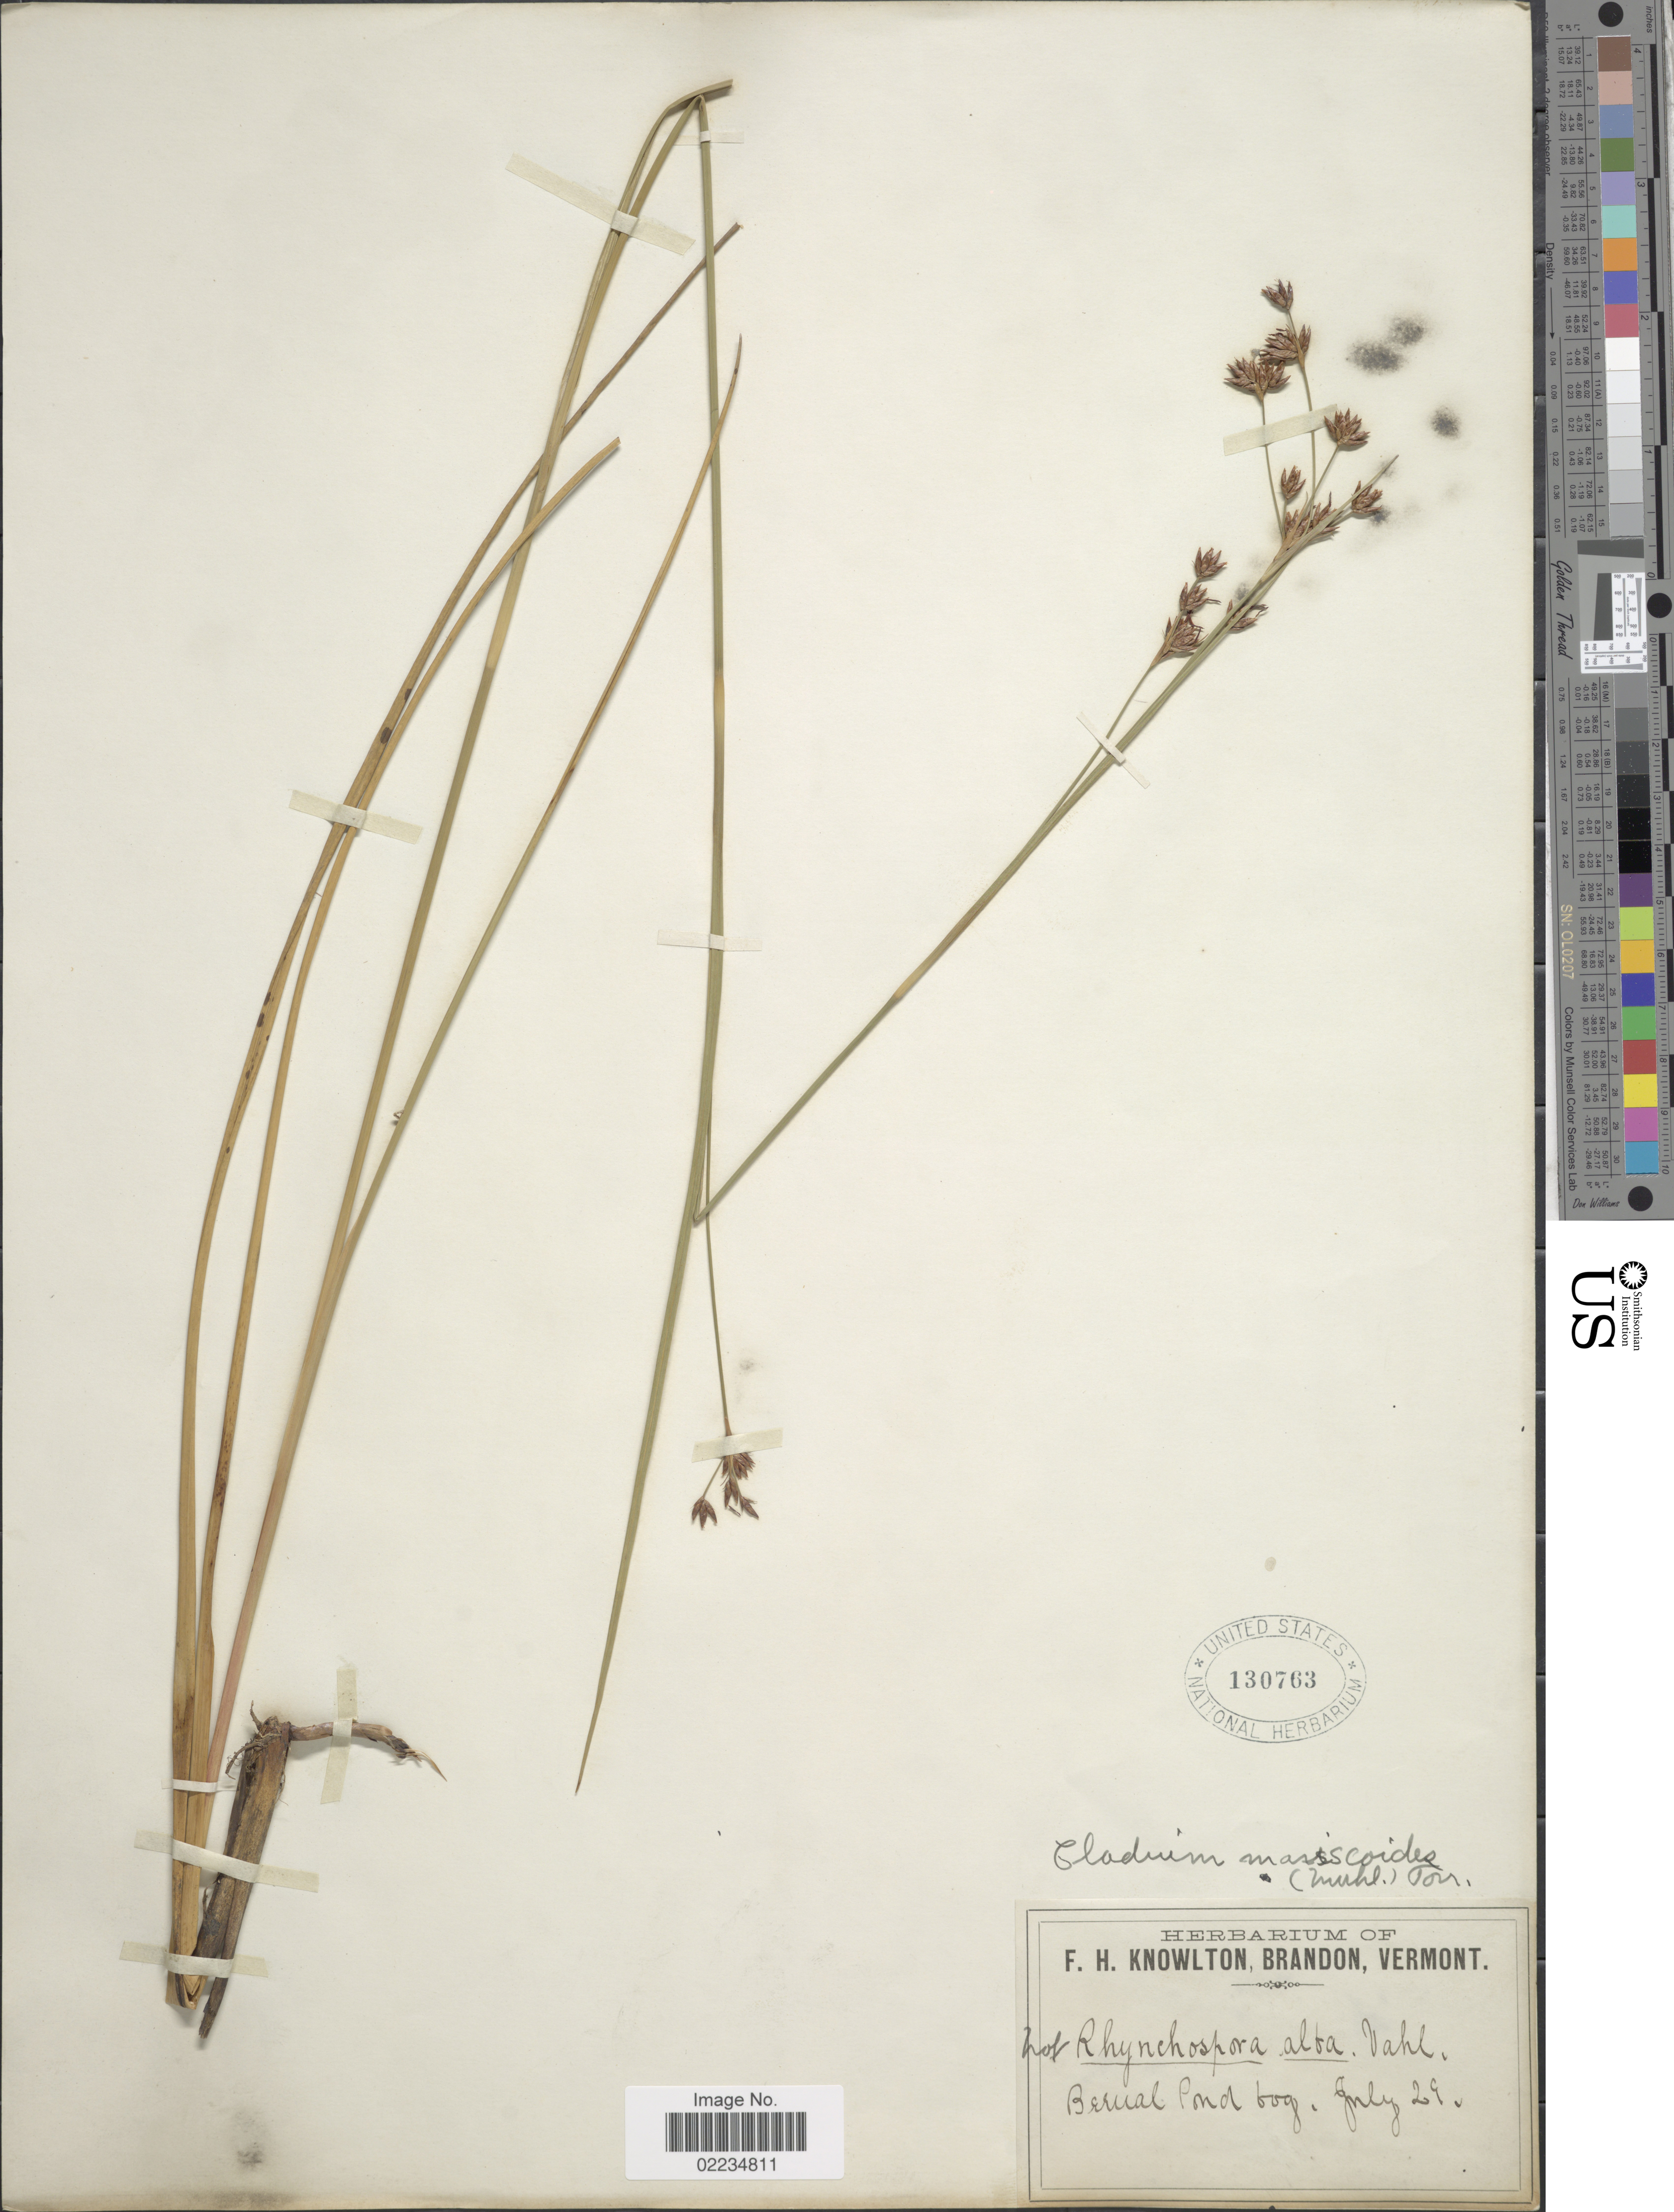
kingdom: Plantae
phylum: Tracheophyta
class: Liliopsida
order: Poales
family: Cyperaceae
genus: Cladium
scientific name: Cladium mariscoides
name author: (Muhl.) Torr.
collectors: ex herb. F.H. Knowlton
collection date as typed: Transcribed d/m/y: /7/29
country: United States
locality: Berual Pond bog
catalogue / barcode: US 130763